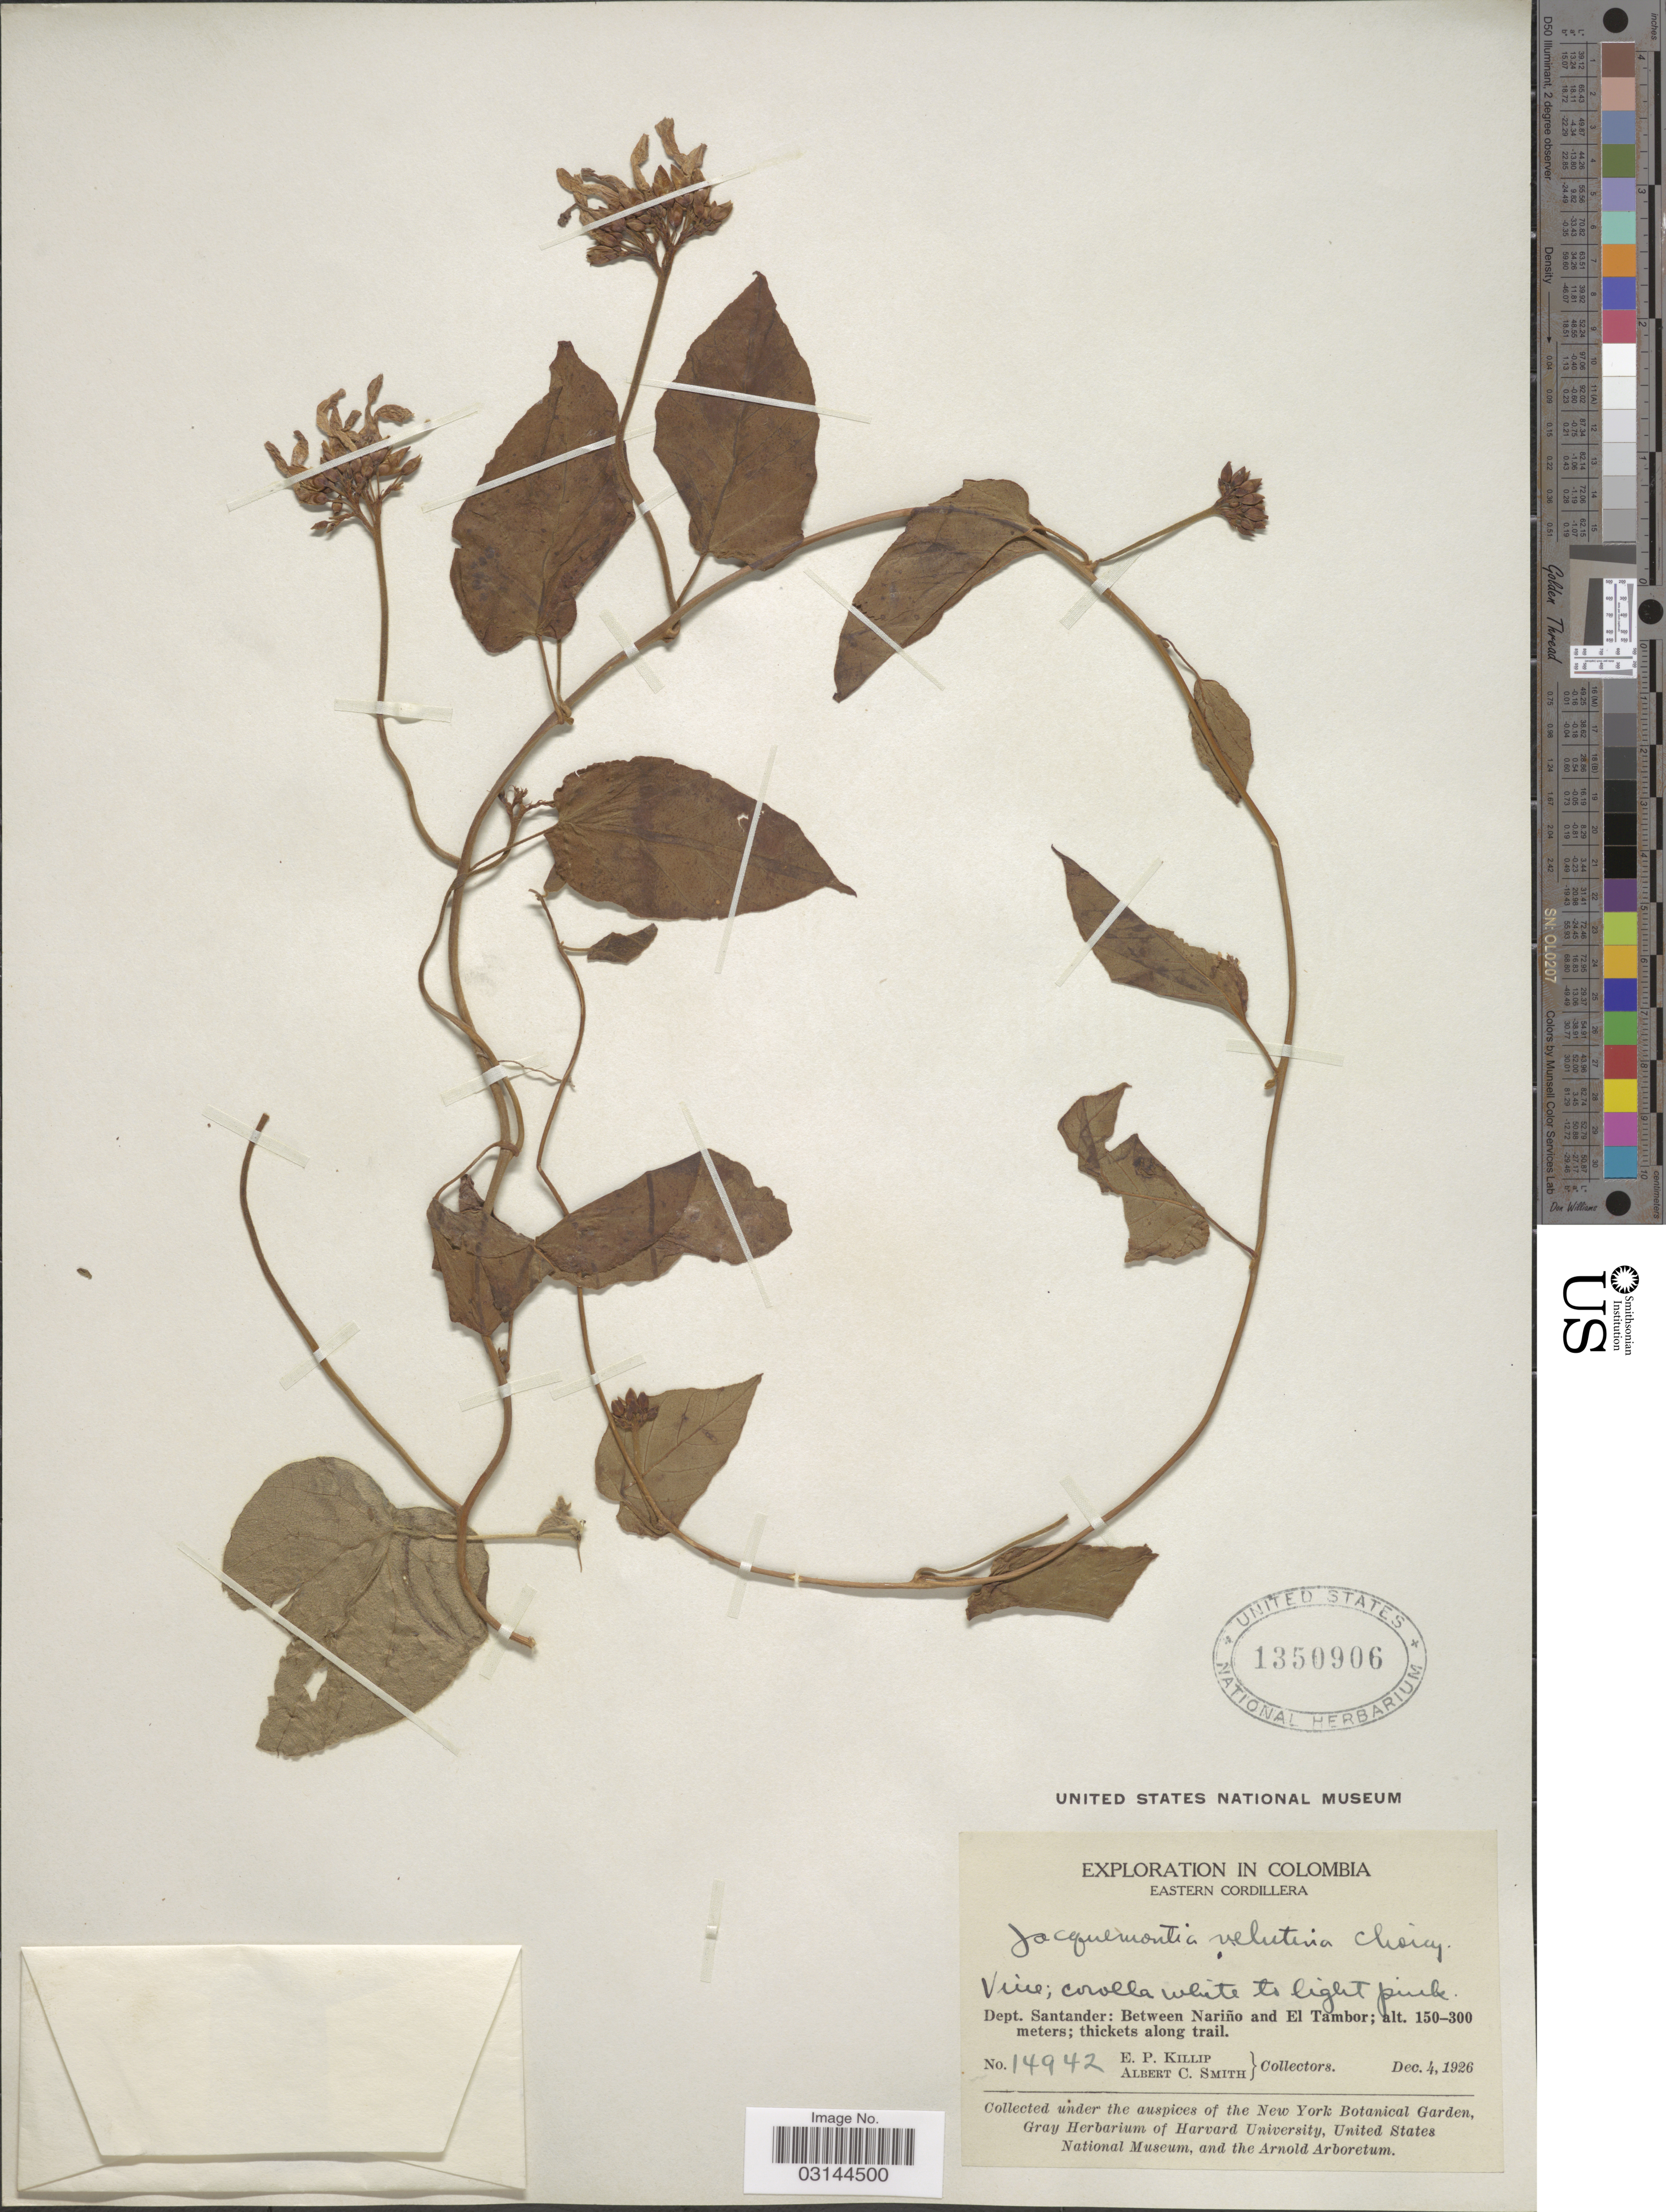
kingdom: Plantae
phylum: Tracheophyta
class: Magnoliopsida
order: Solanales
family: Convolvulaceae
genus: Jacquemontia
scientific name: Jacquemontia velutina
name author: Choisy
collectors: E. P. Killip & A. C. Smith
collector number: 14942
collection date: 1926-12-04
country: Colombia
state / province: Santander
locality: Eastern Cordillera. Dept. Santander: Between Nariño and El Tambor.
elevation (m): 150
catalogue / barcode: US 1350906